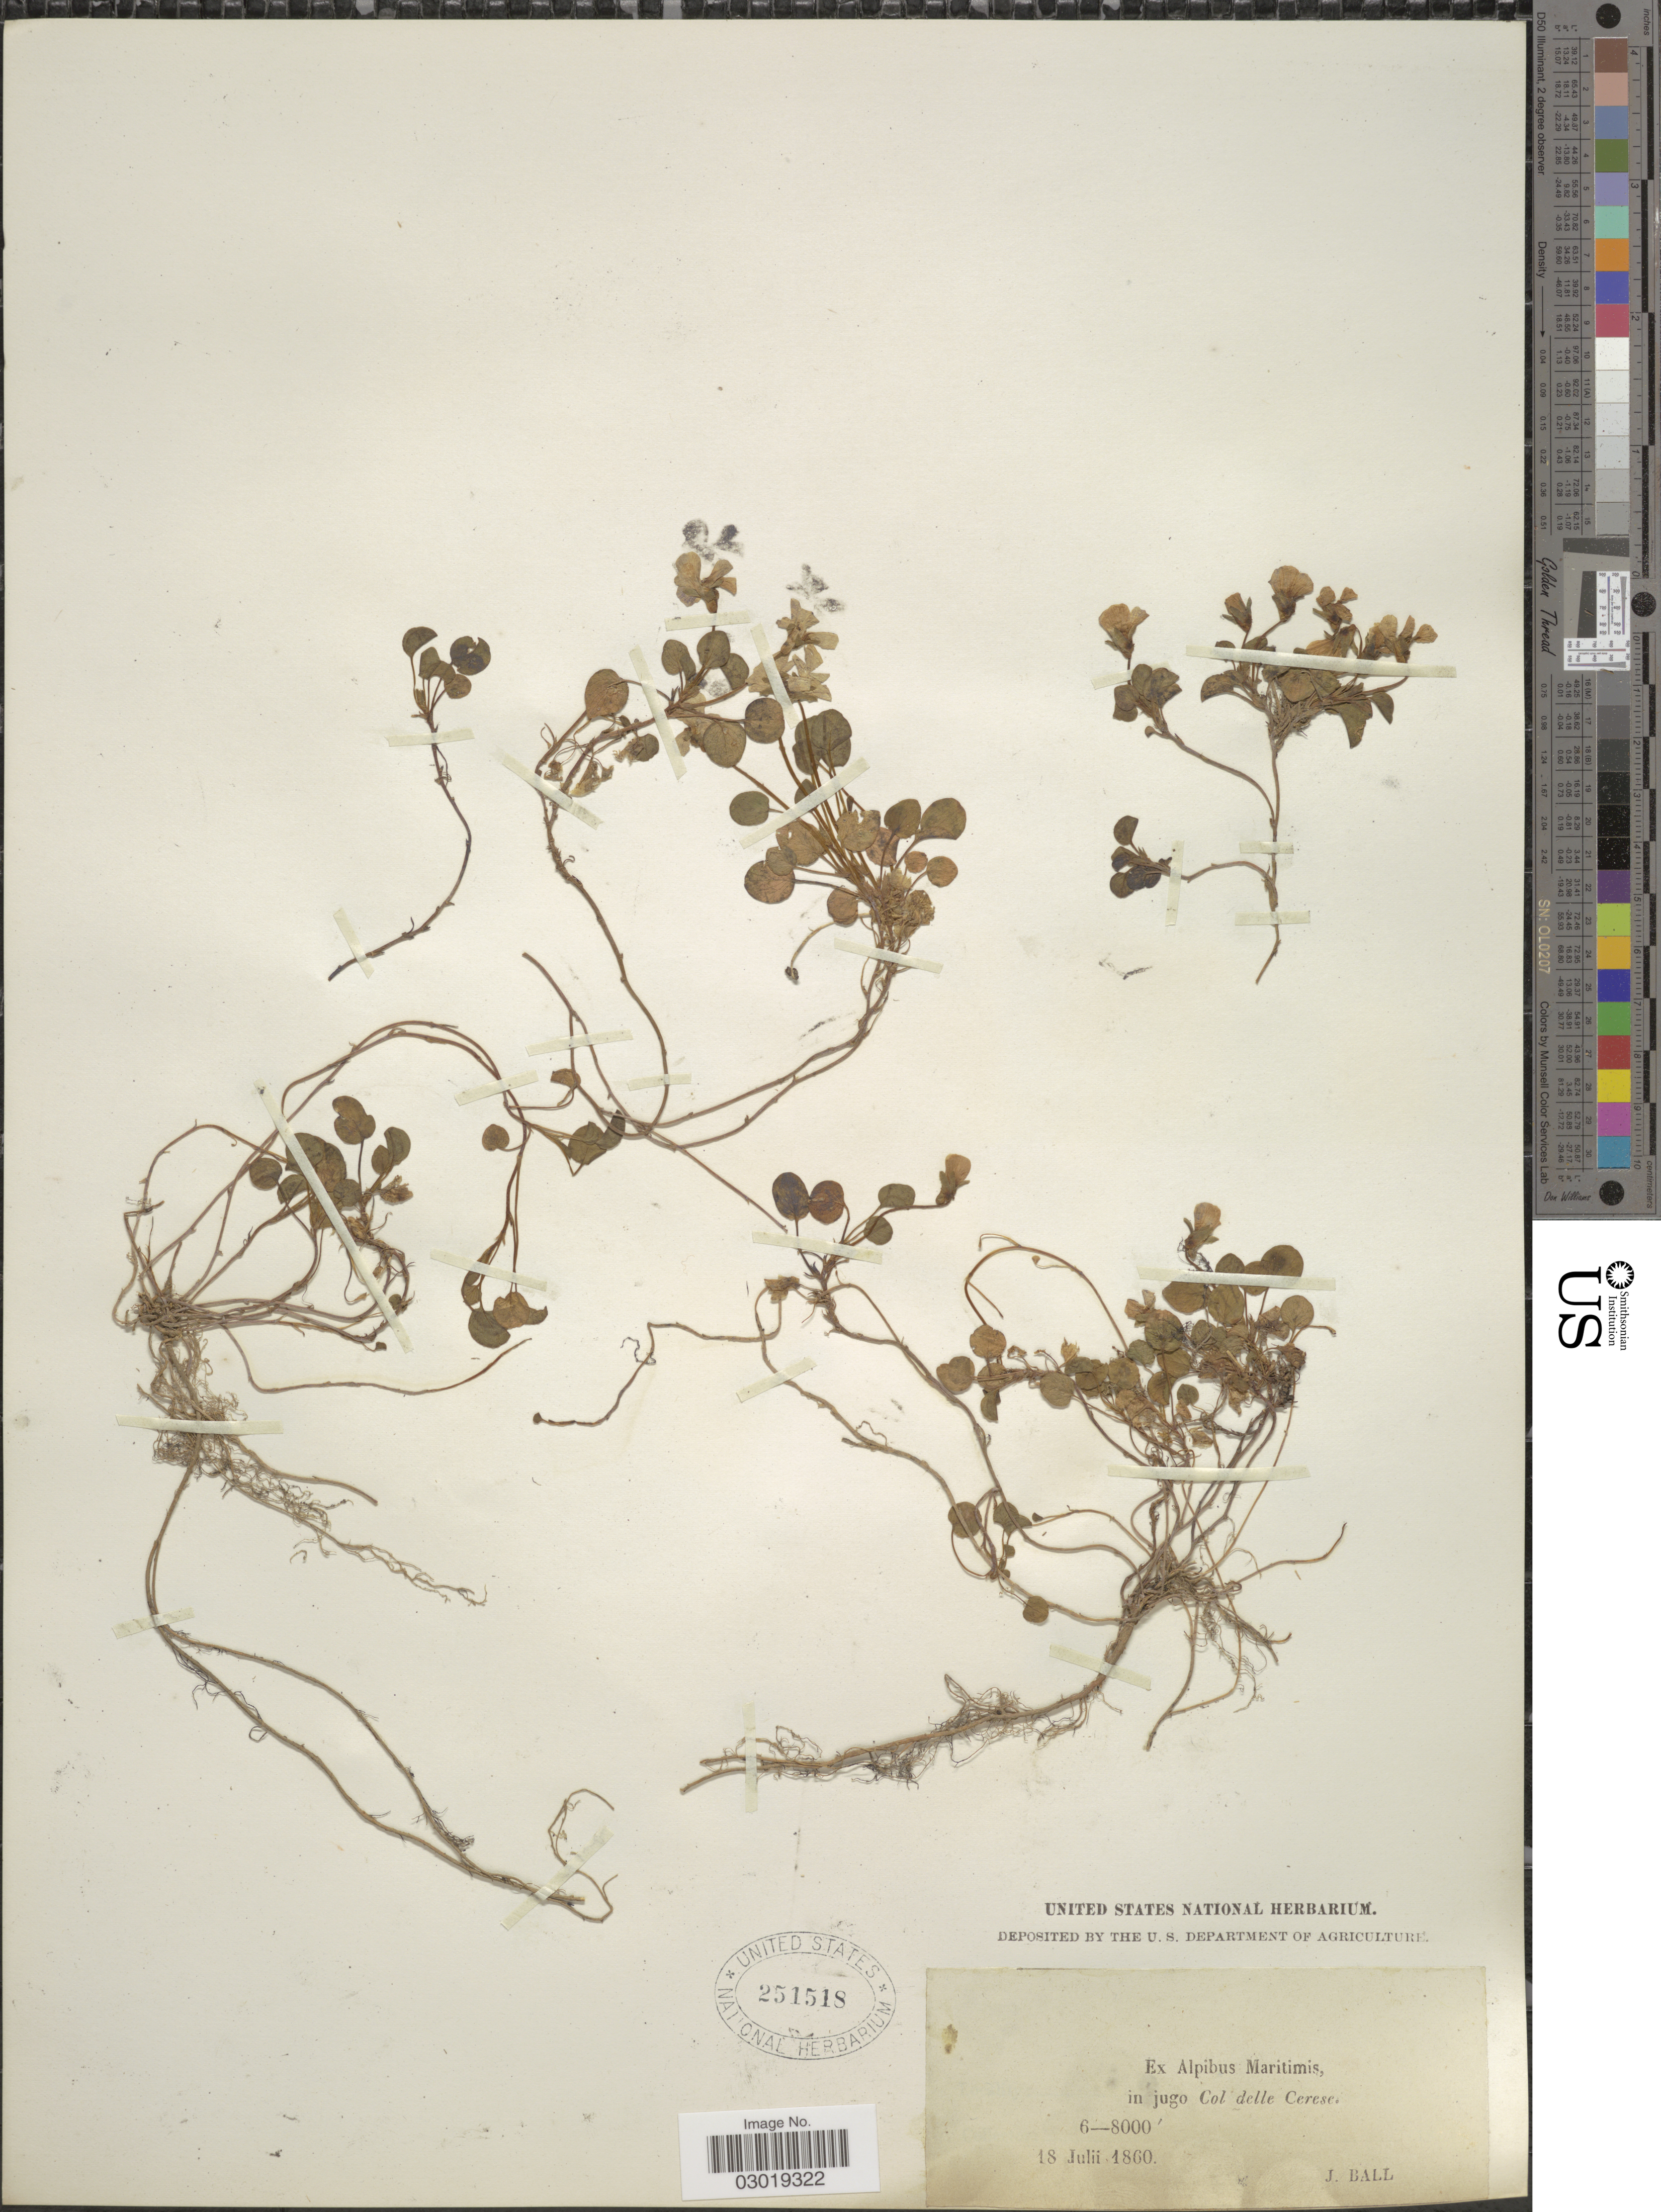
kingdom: Plantae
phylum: Tracheophyta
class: Magnoliopsida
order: Malpighiales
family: Violaceae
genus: Viola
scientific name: Viola sp.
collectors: J. Ball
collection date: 1860-07-18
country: Italy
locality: Ex Alpibus Maritimis, in jugo Col delle Cerese.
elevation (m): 1829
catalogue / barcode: US 251518